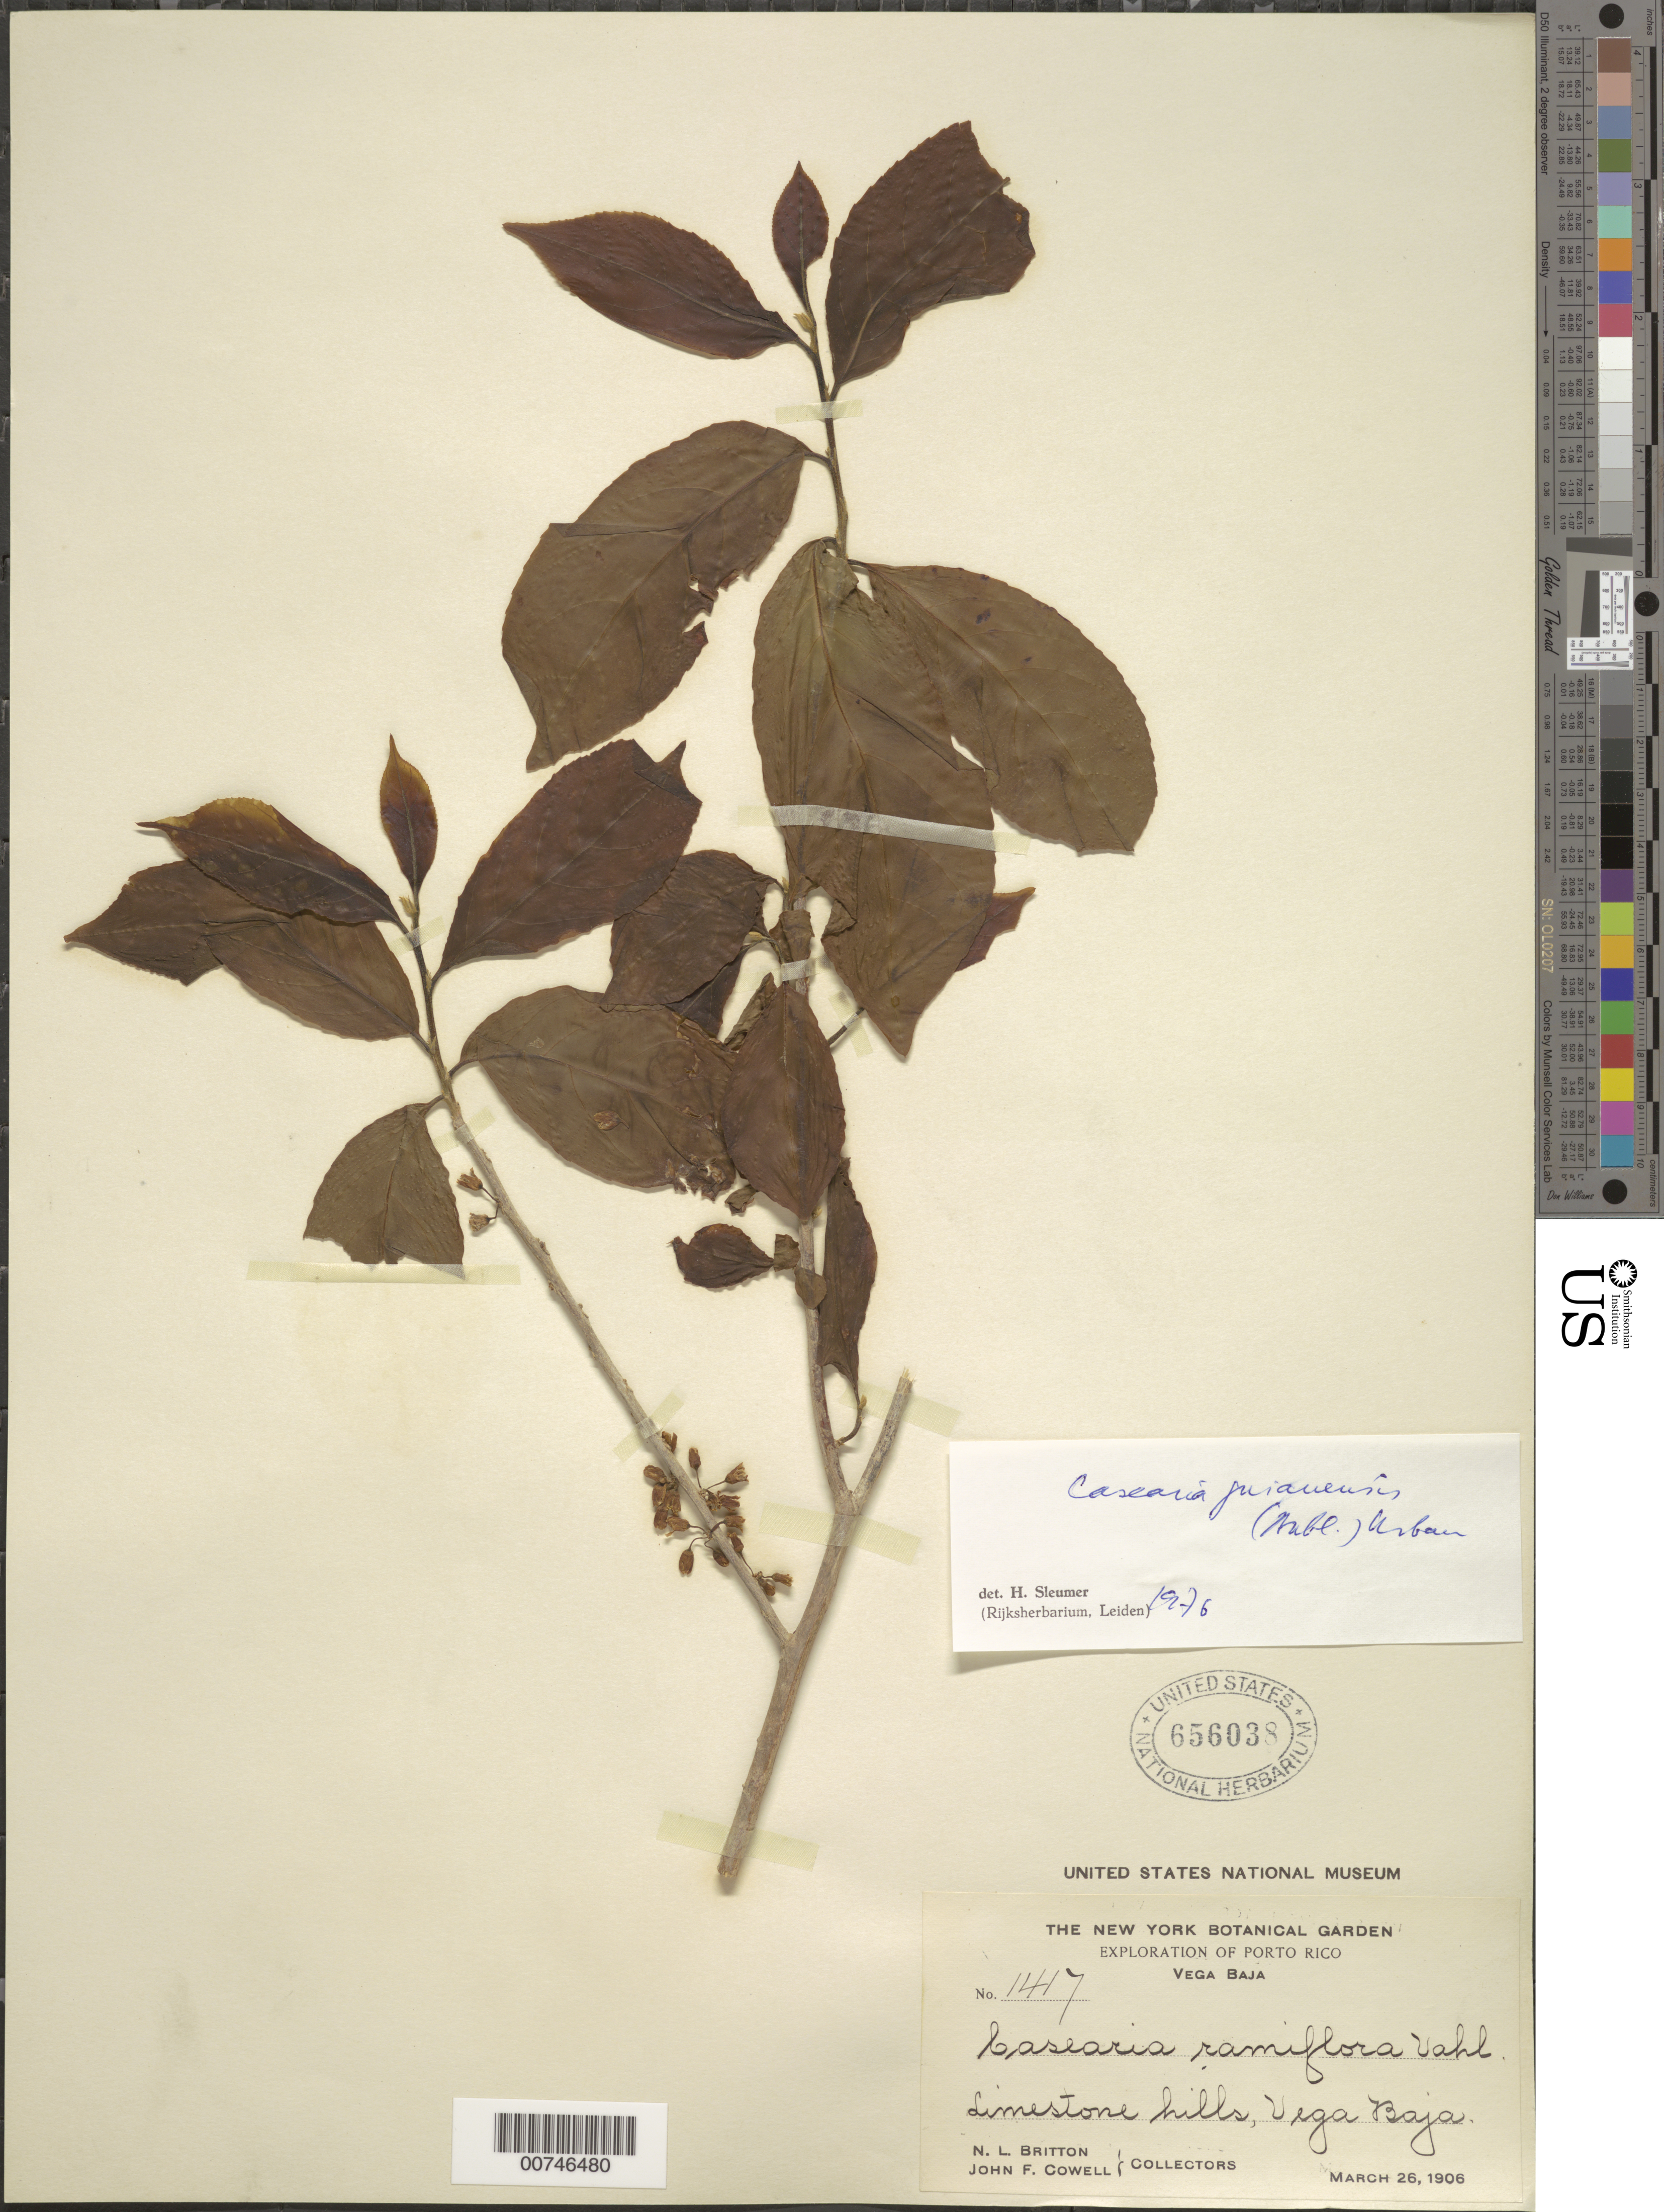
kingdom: Plantae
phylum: Tracheophyta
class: Magnoliopsida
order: Malpighiales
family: Salicaceae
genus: Casearia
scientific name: Casearia guianensis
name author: (Aubl.) Urb.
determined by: Sleumer, H. O.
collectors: N. Britton & J. F. Cowell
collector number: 1417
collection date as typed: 26 Mar 1906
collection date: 1906-03-26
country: Puerto Rico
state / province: Vega Baja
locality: Vega Baja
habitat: Limestone hills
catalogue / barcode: US 656038